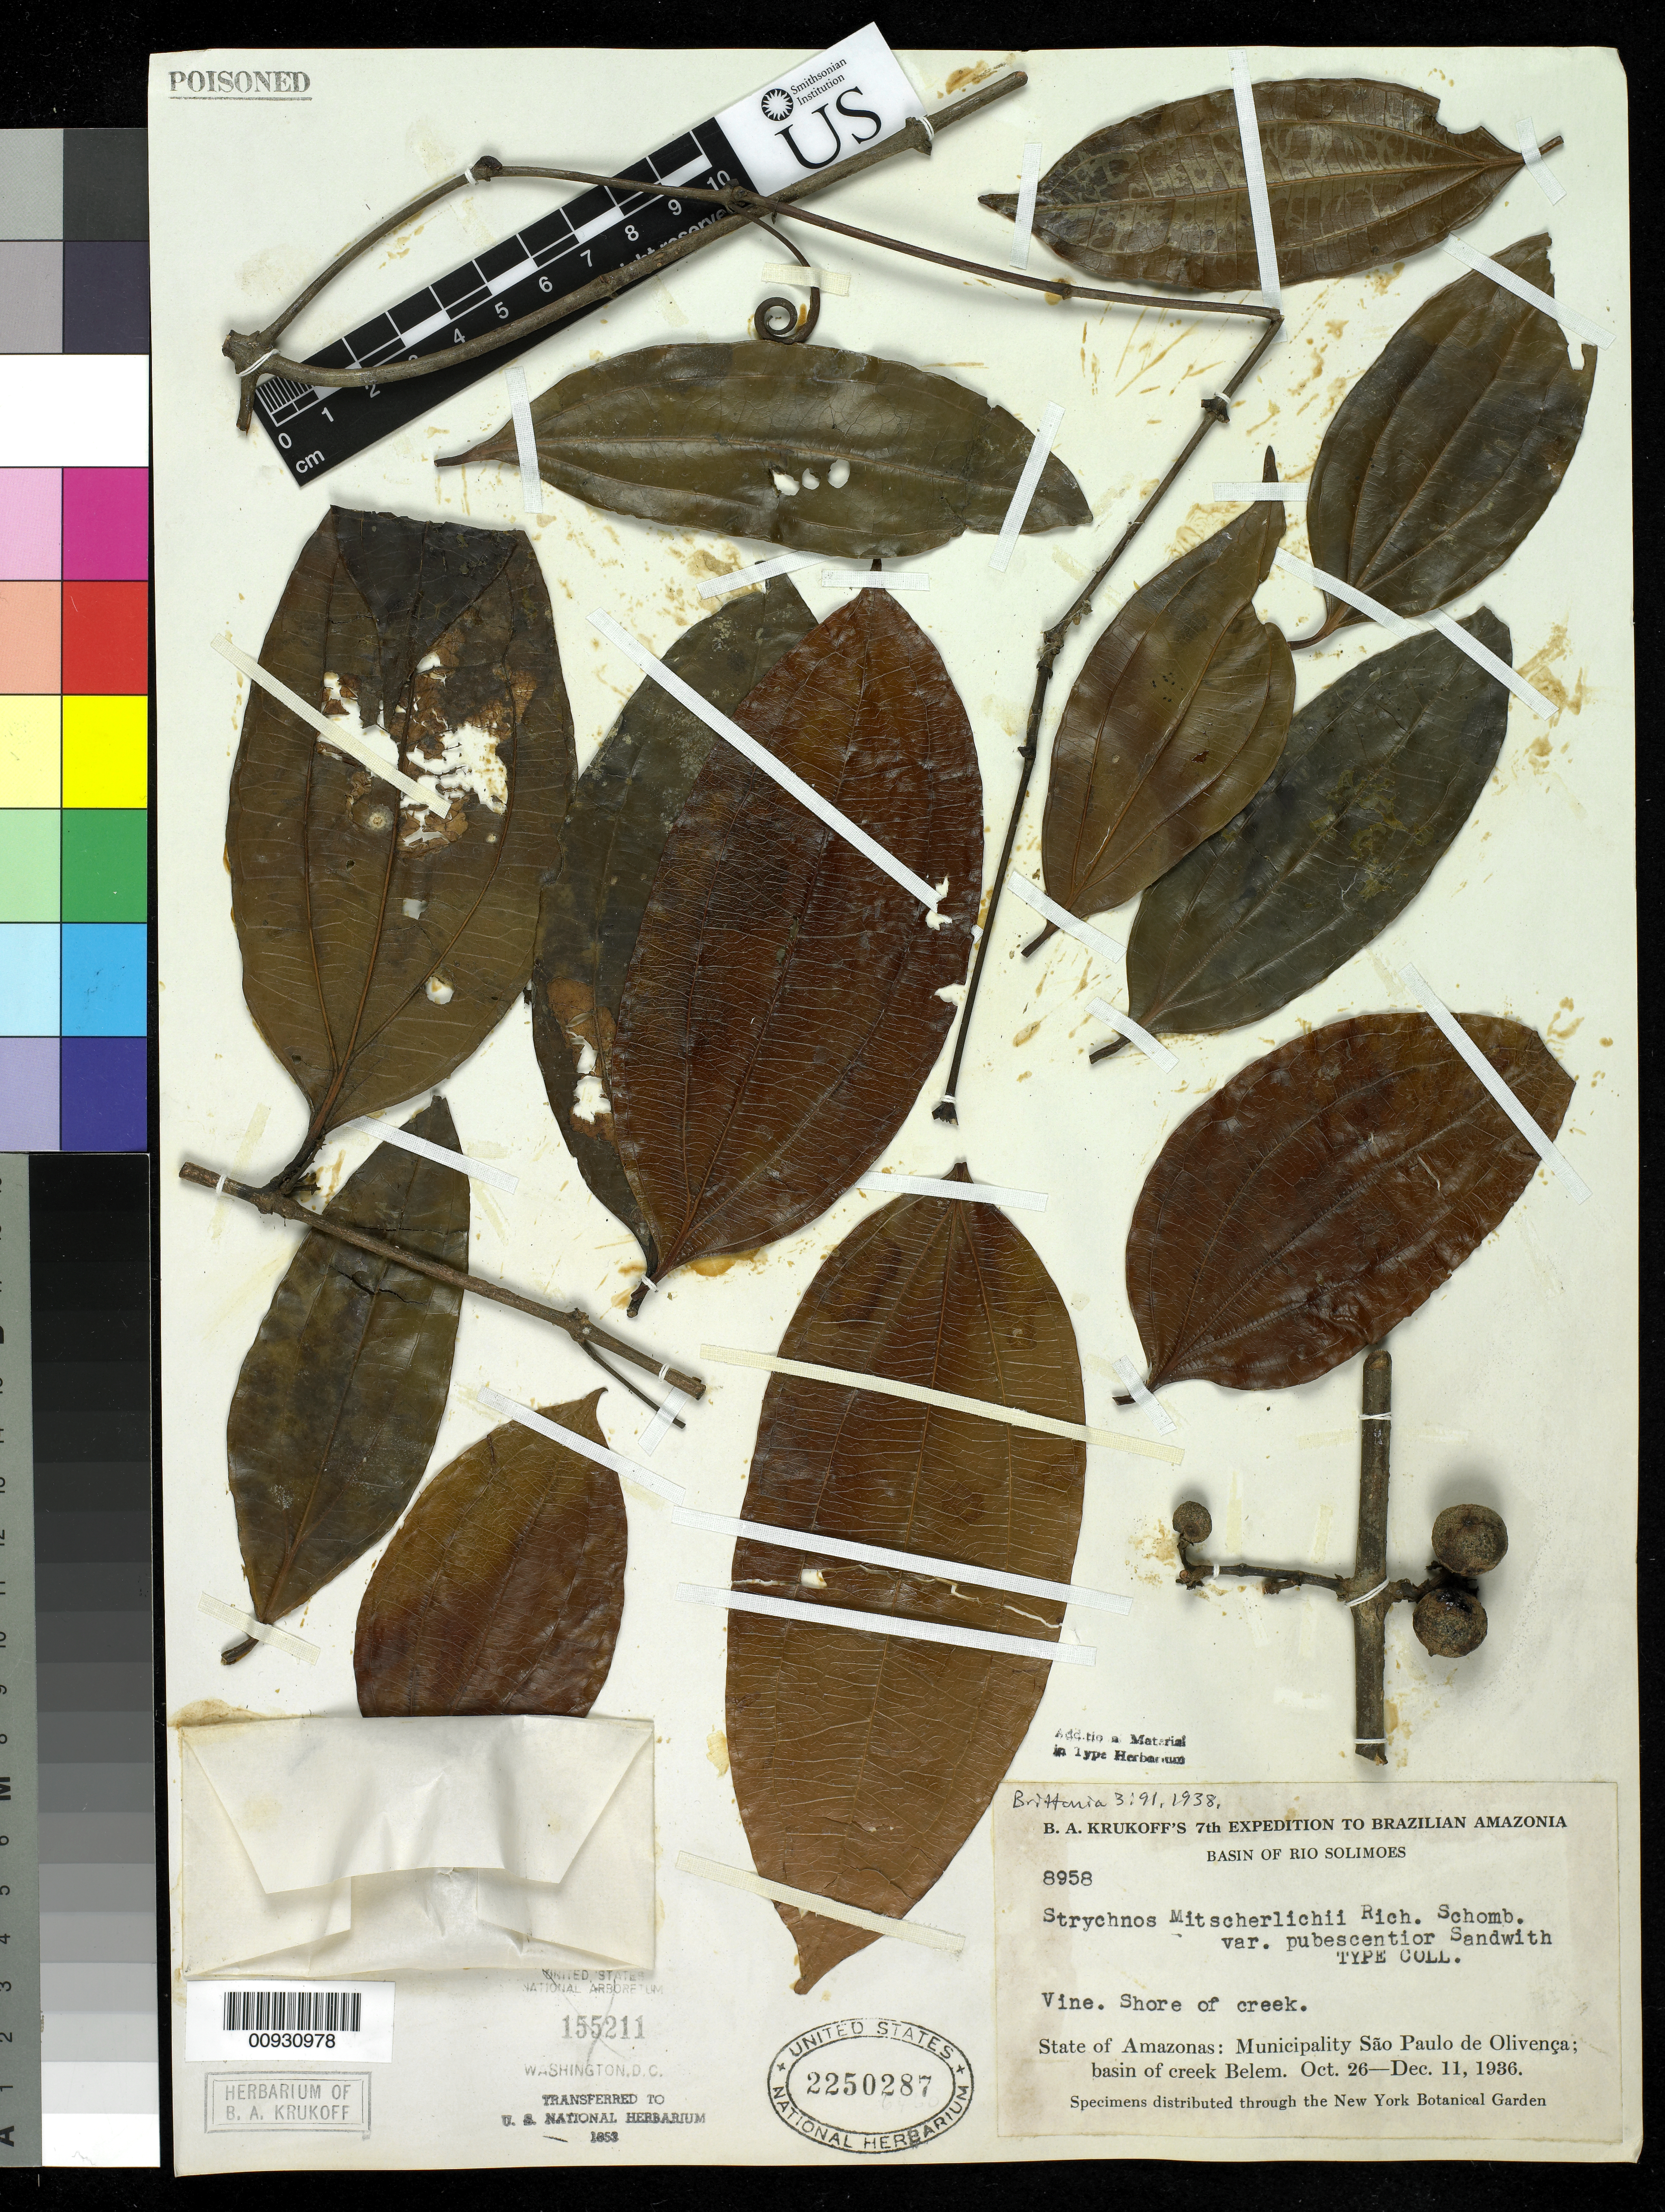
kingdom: Plantae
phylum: Tracheophyta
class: Magnoliopsida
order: Gentianales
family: Loganiaceae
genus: Strychnos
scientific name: Strychnos mitscherlichii var. pubescentior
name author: Sandwith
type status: Isotype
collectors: B. A. Krukoff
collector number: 8958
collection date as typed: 26 Oct 1936 to 11 Dec 1936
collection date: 1936-10-26/1936-12-11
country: Brazil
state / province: Amazonas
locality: São Paulo de Olivença, Basin of Creek Belem.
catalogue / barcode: US 2250287